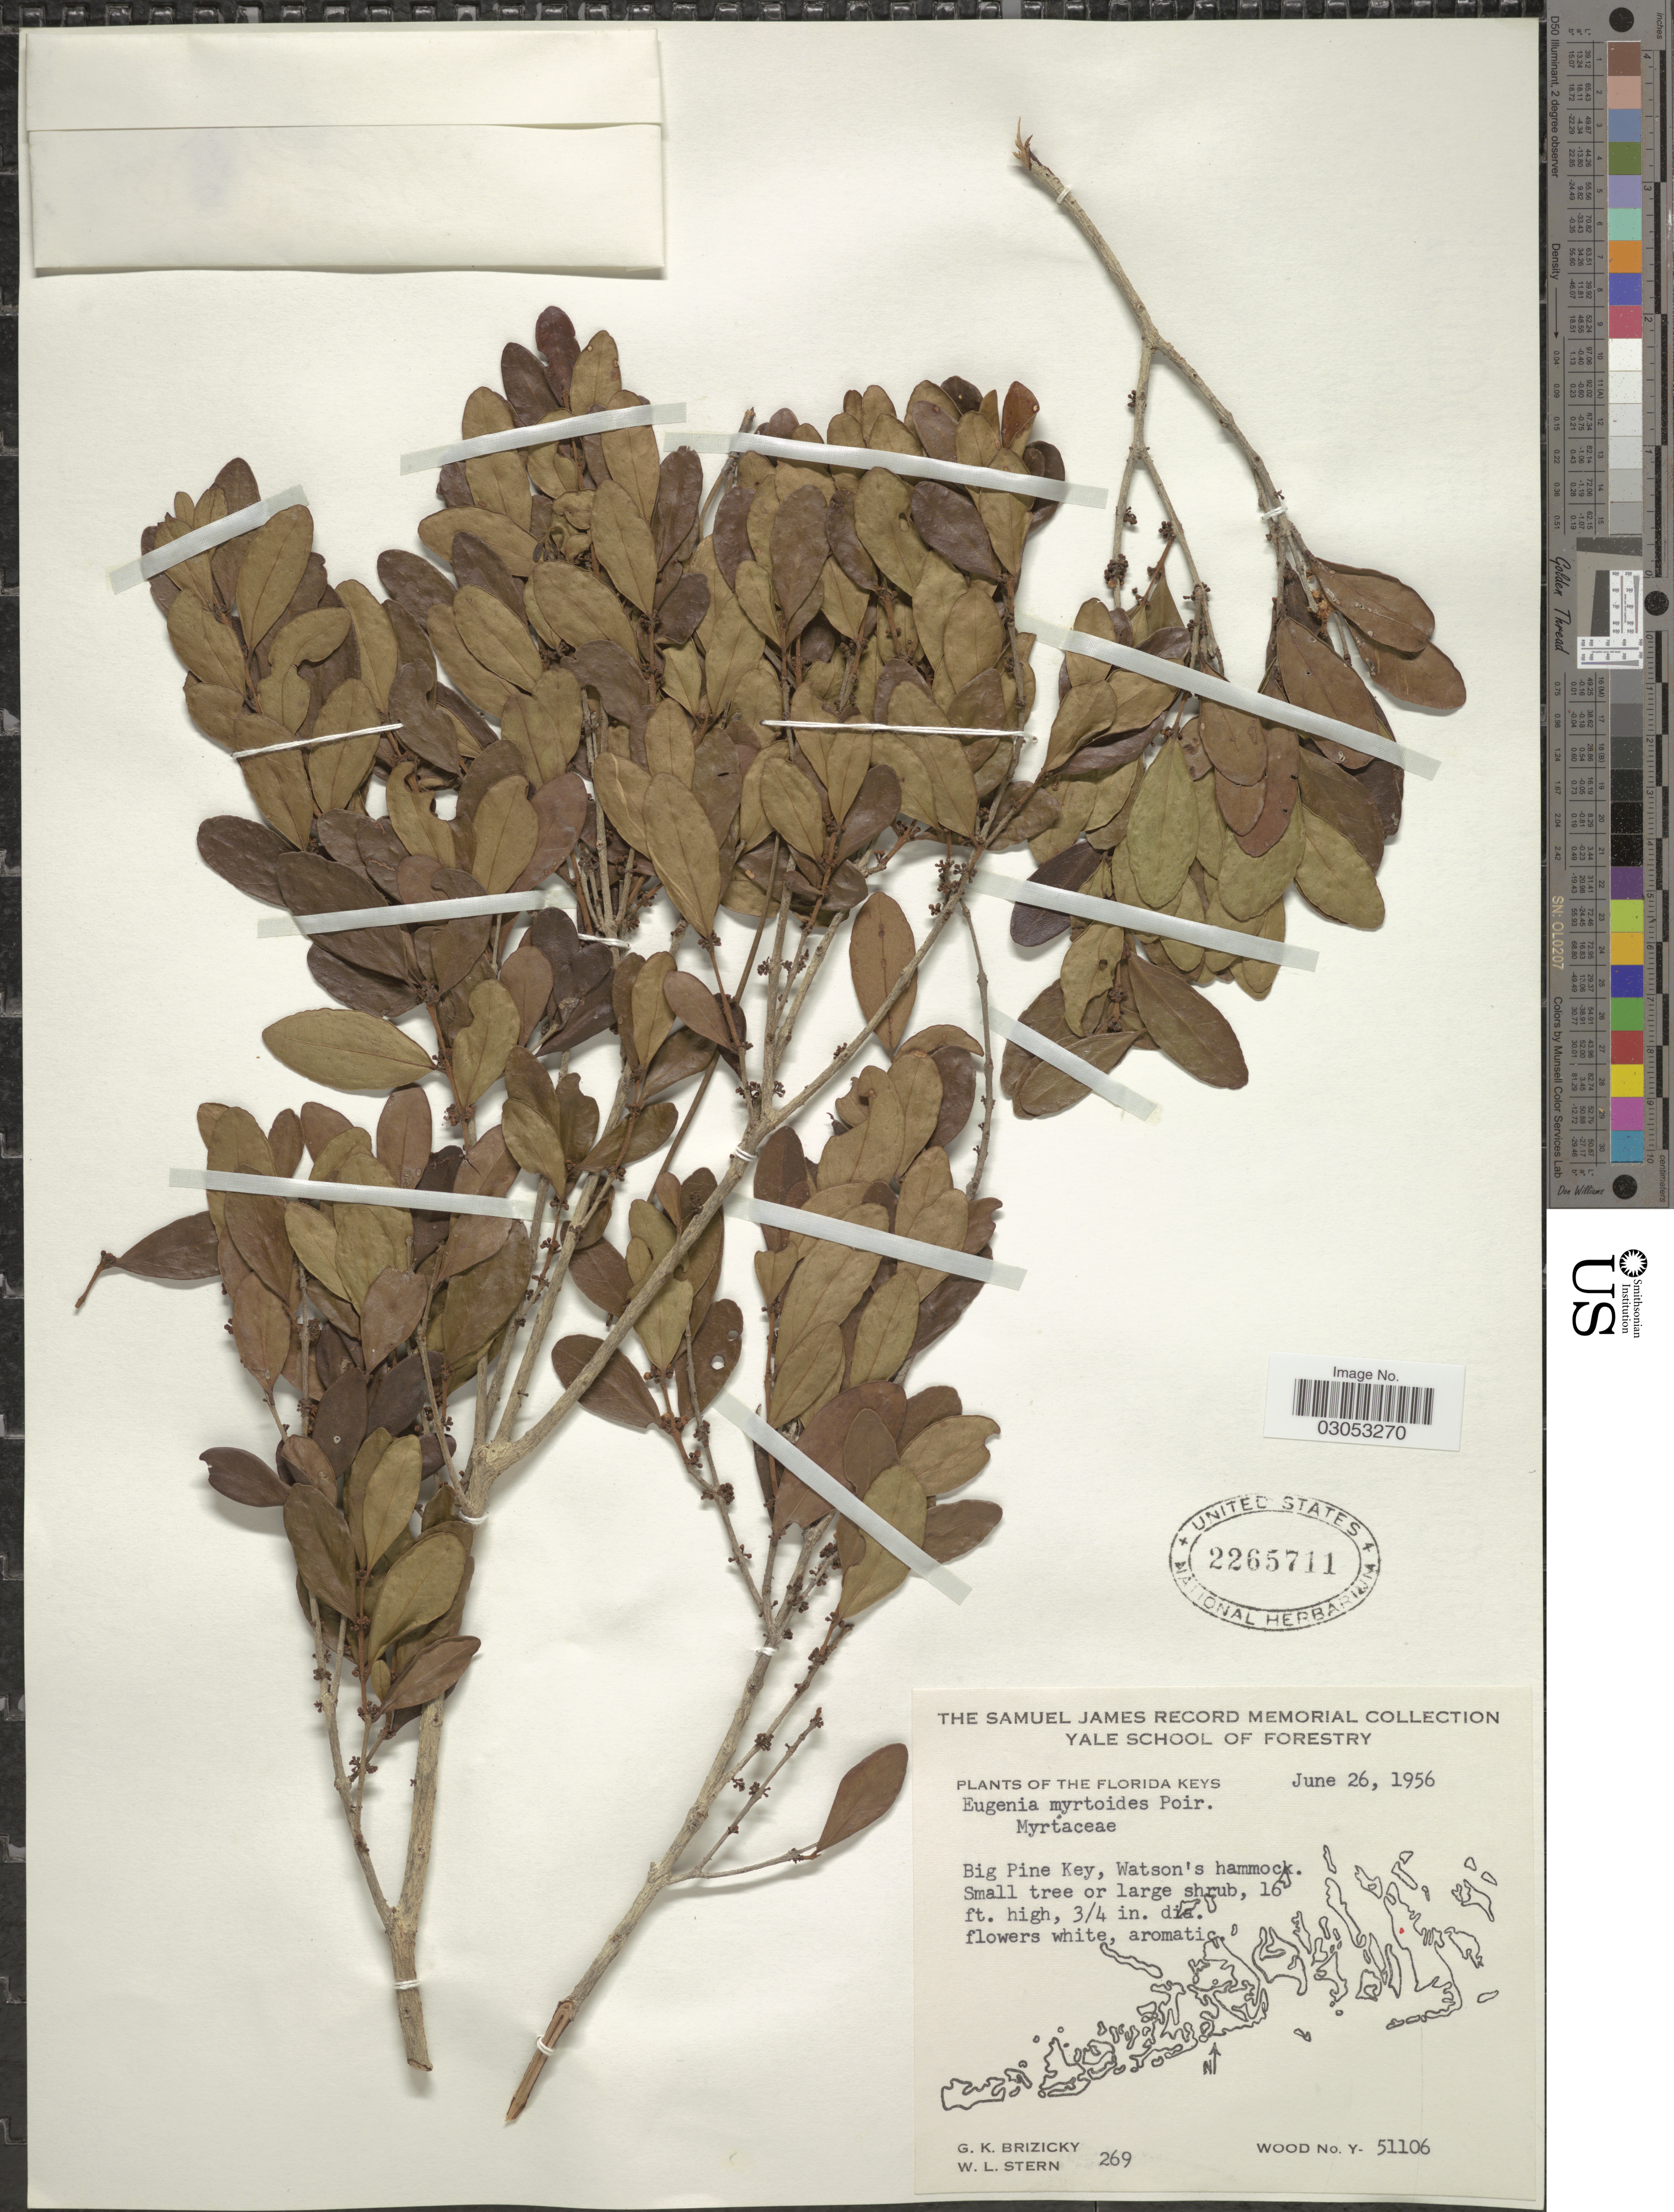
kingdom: Plantae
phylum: Tracheophyta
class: Magnoliopsida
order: Myrtales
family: Myrtaceae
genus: Eugenia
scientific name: Eugenia foetida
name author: Pers.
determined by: Strong, Mark T., (BOT), Smithsonian Institution - National Museum of Natural History (UNITED STATES)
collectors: G. K. Brizicky & W. L. Stern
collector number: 269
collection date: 1956-06-26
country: United States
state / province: Florida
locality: The Florida Keys, Big Pine Key, Watson's hammock.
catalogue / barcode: US 2265711